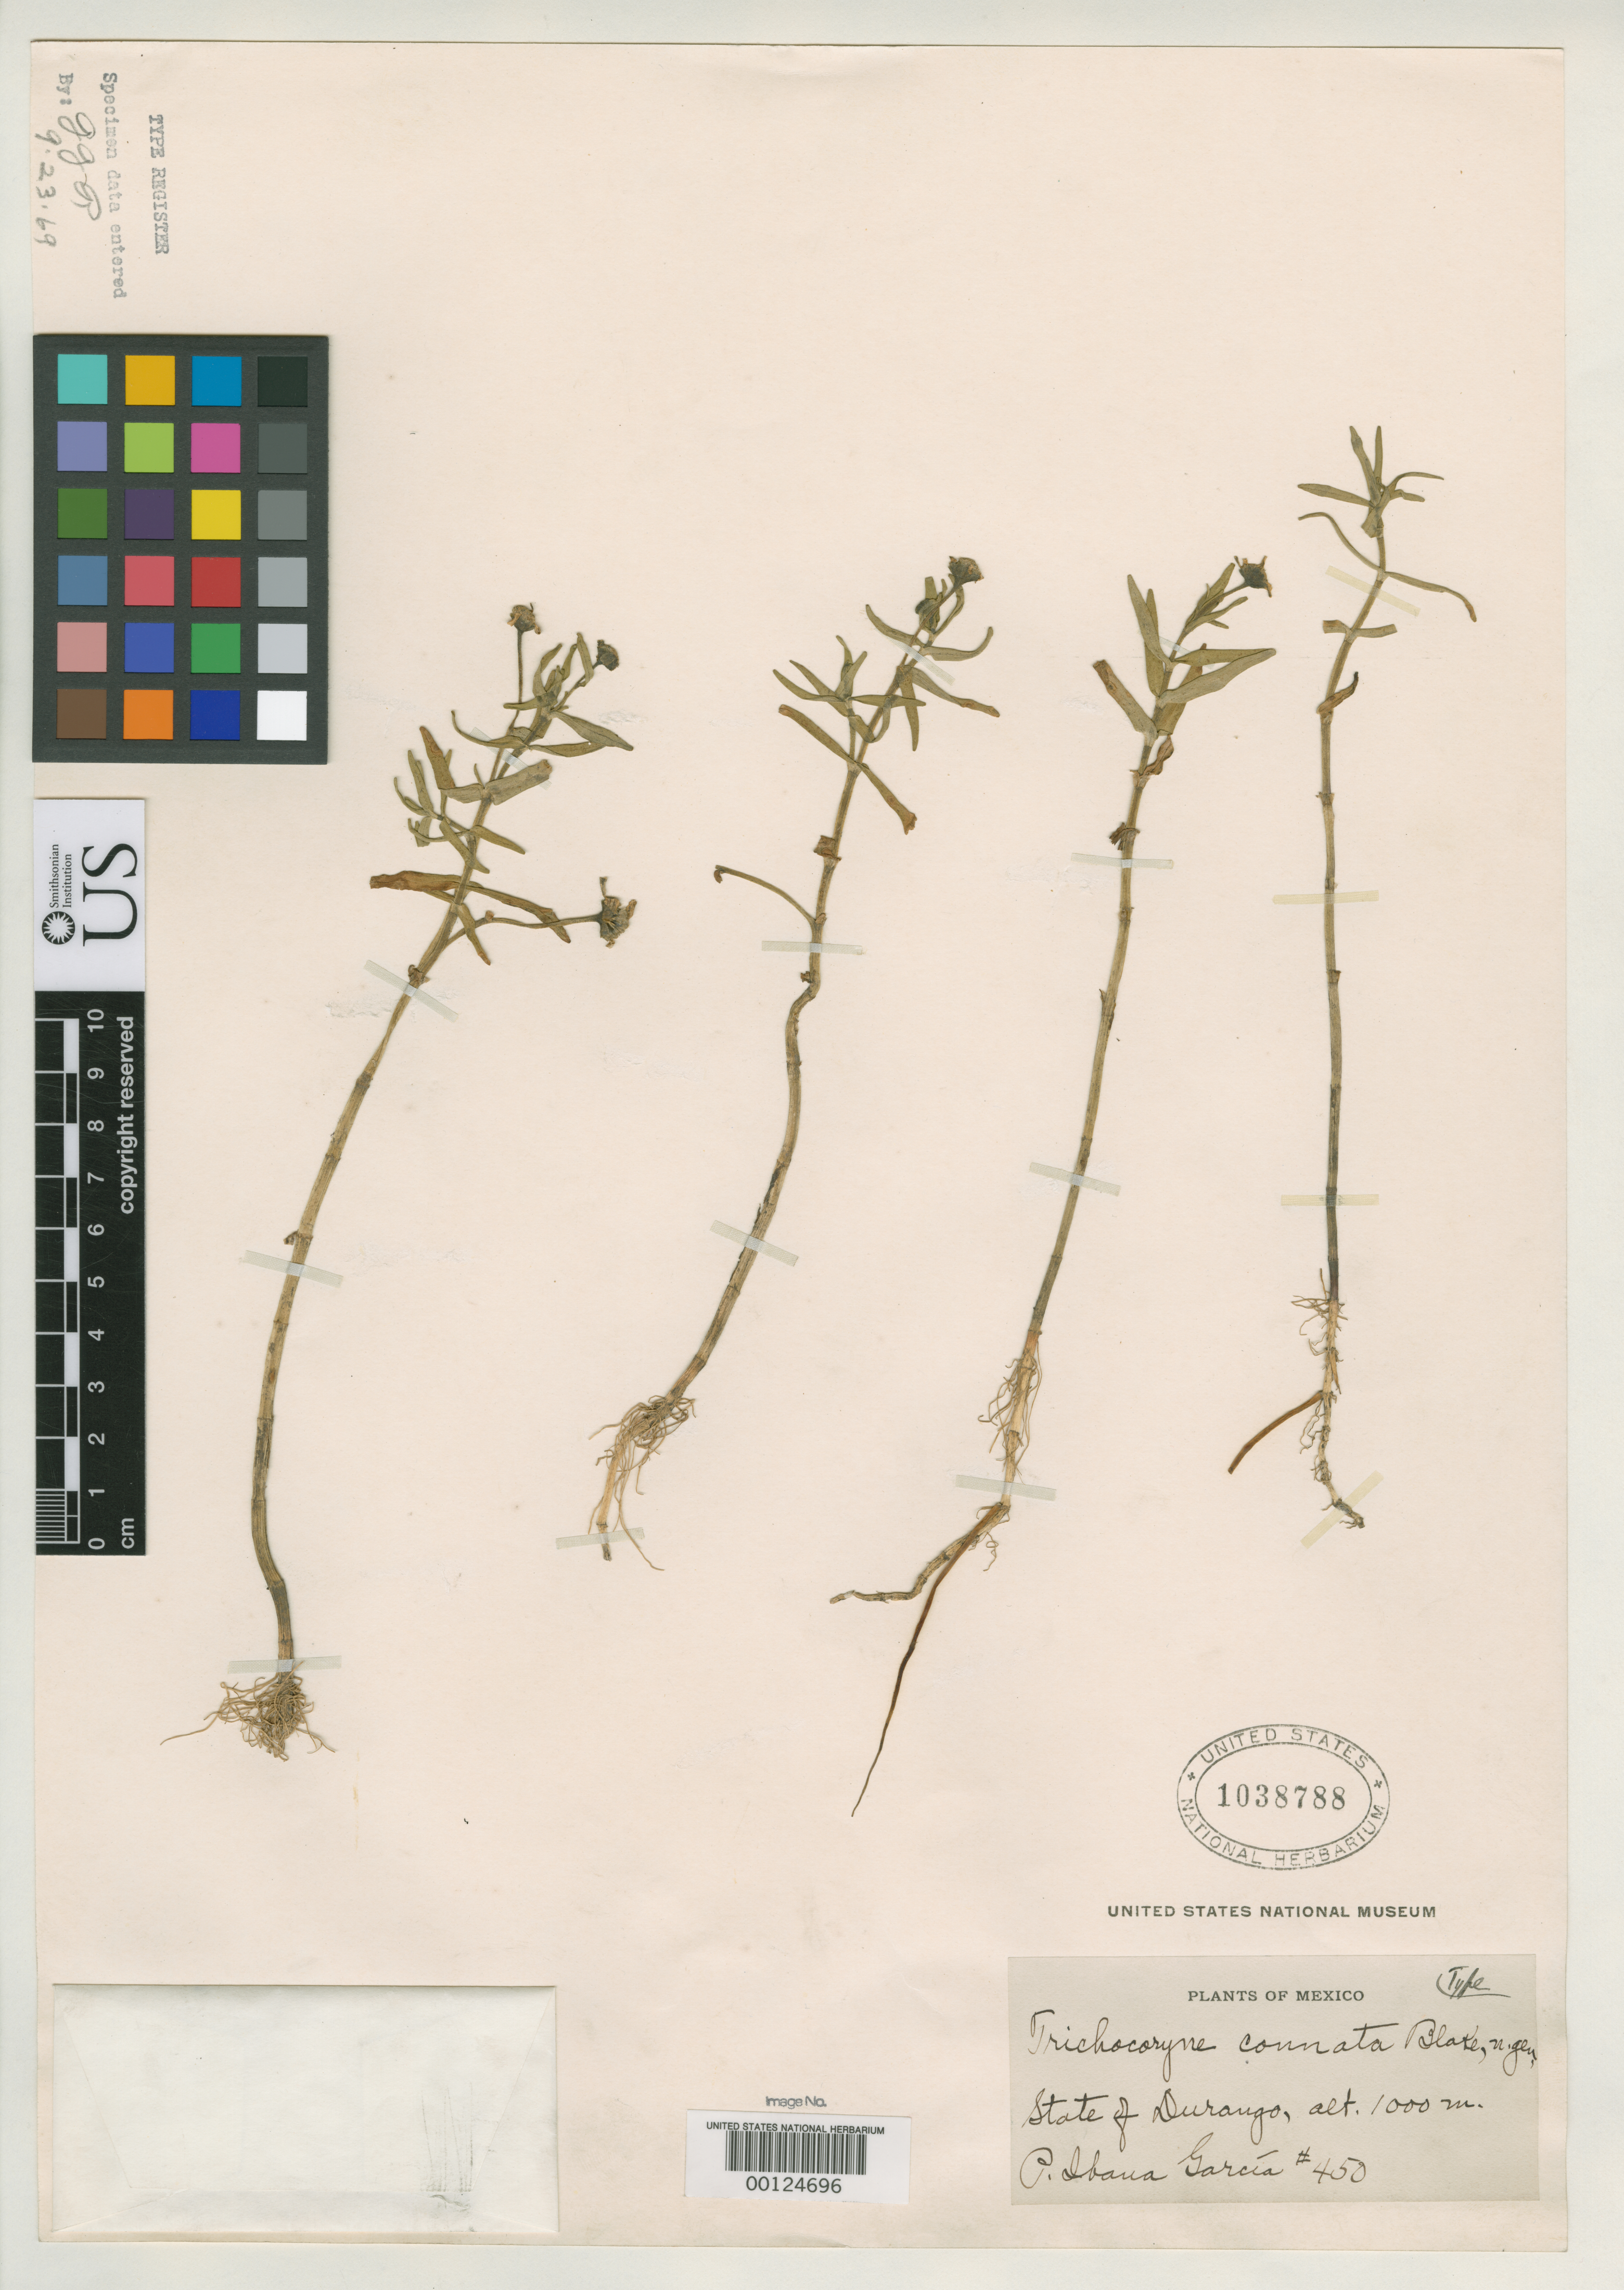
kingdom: Plantae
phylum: Tracheophyta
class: Magnoliopsida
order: Asterales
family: Asteraceae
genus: Trichocoryne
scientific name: Trichocoryne connata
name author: S.F. Blake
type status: Holotype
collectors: P. I. Garcia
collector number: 450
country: Mexico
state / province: Durango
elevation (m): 1000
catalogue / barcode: US 1038788